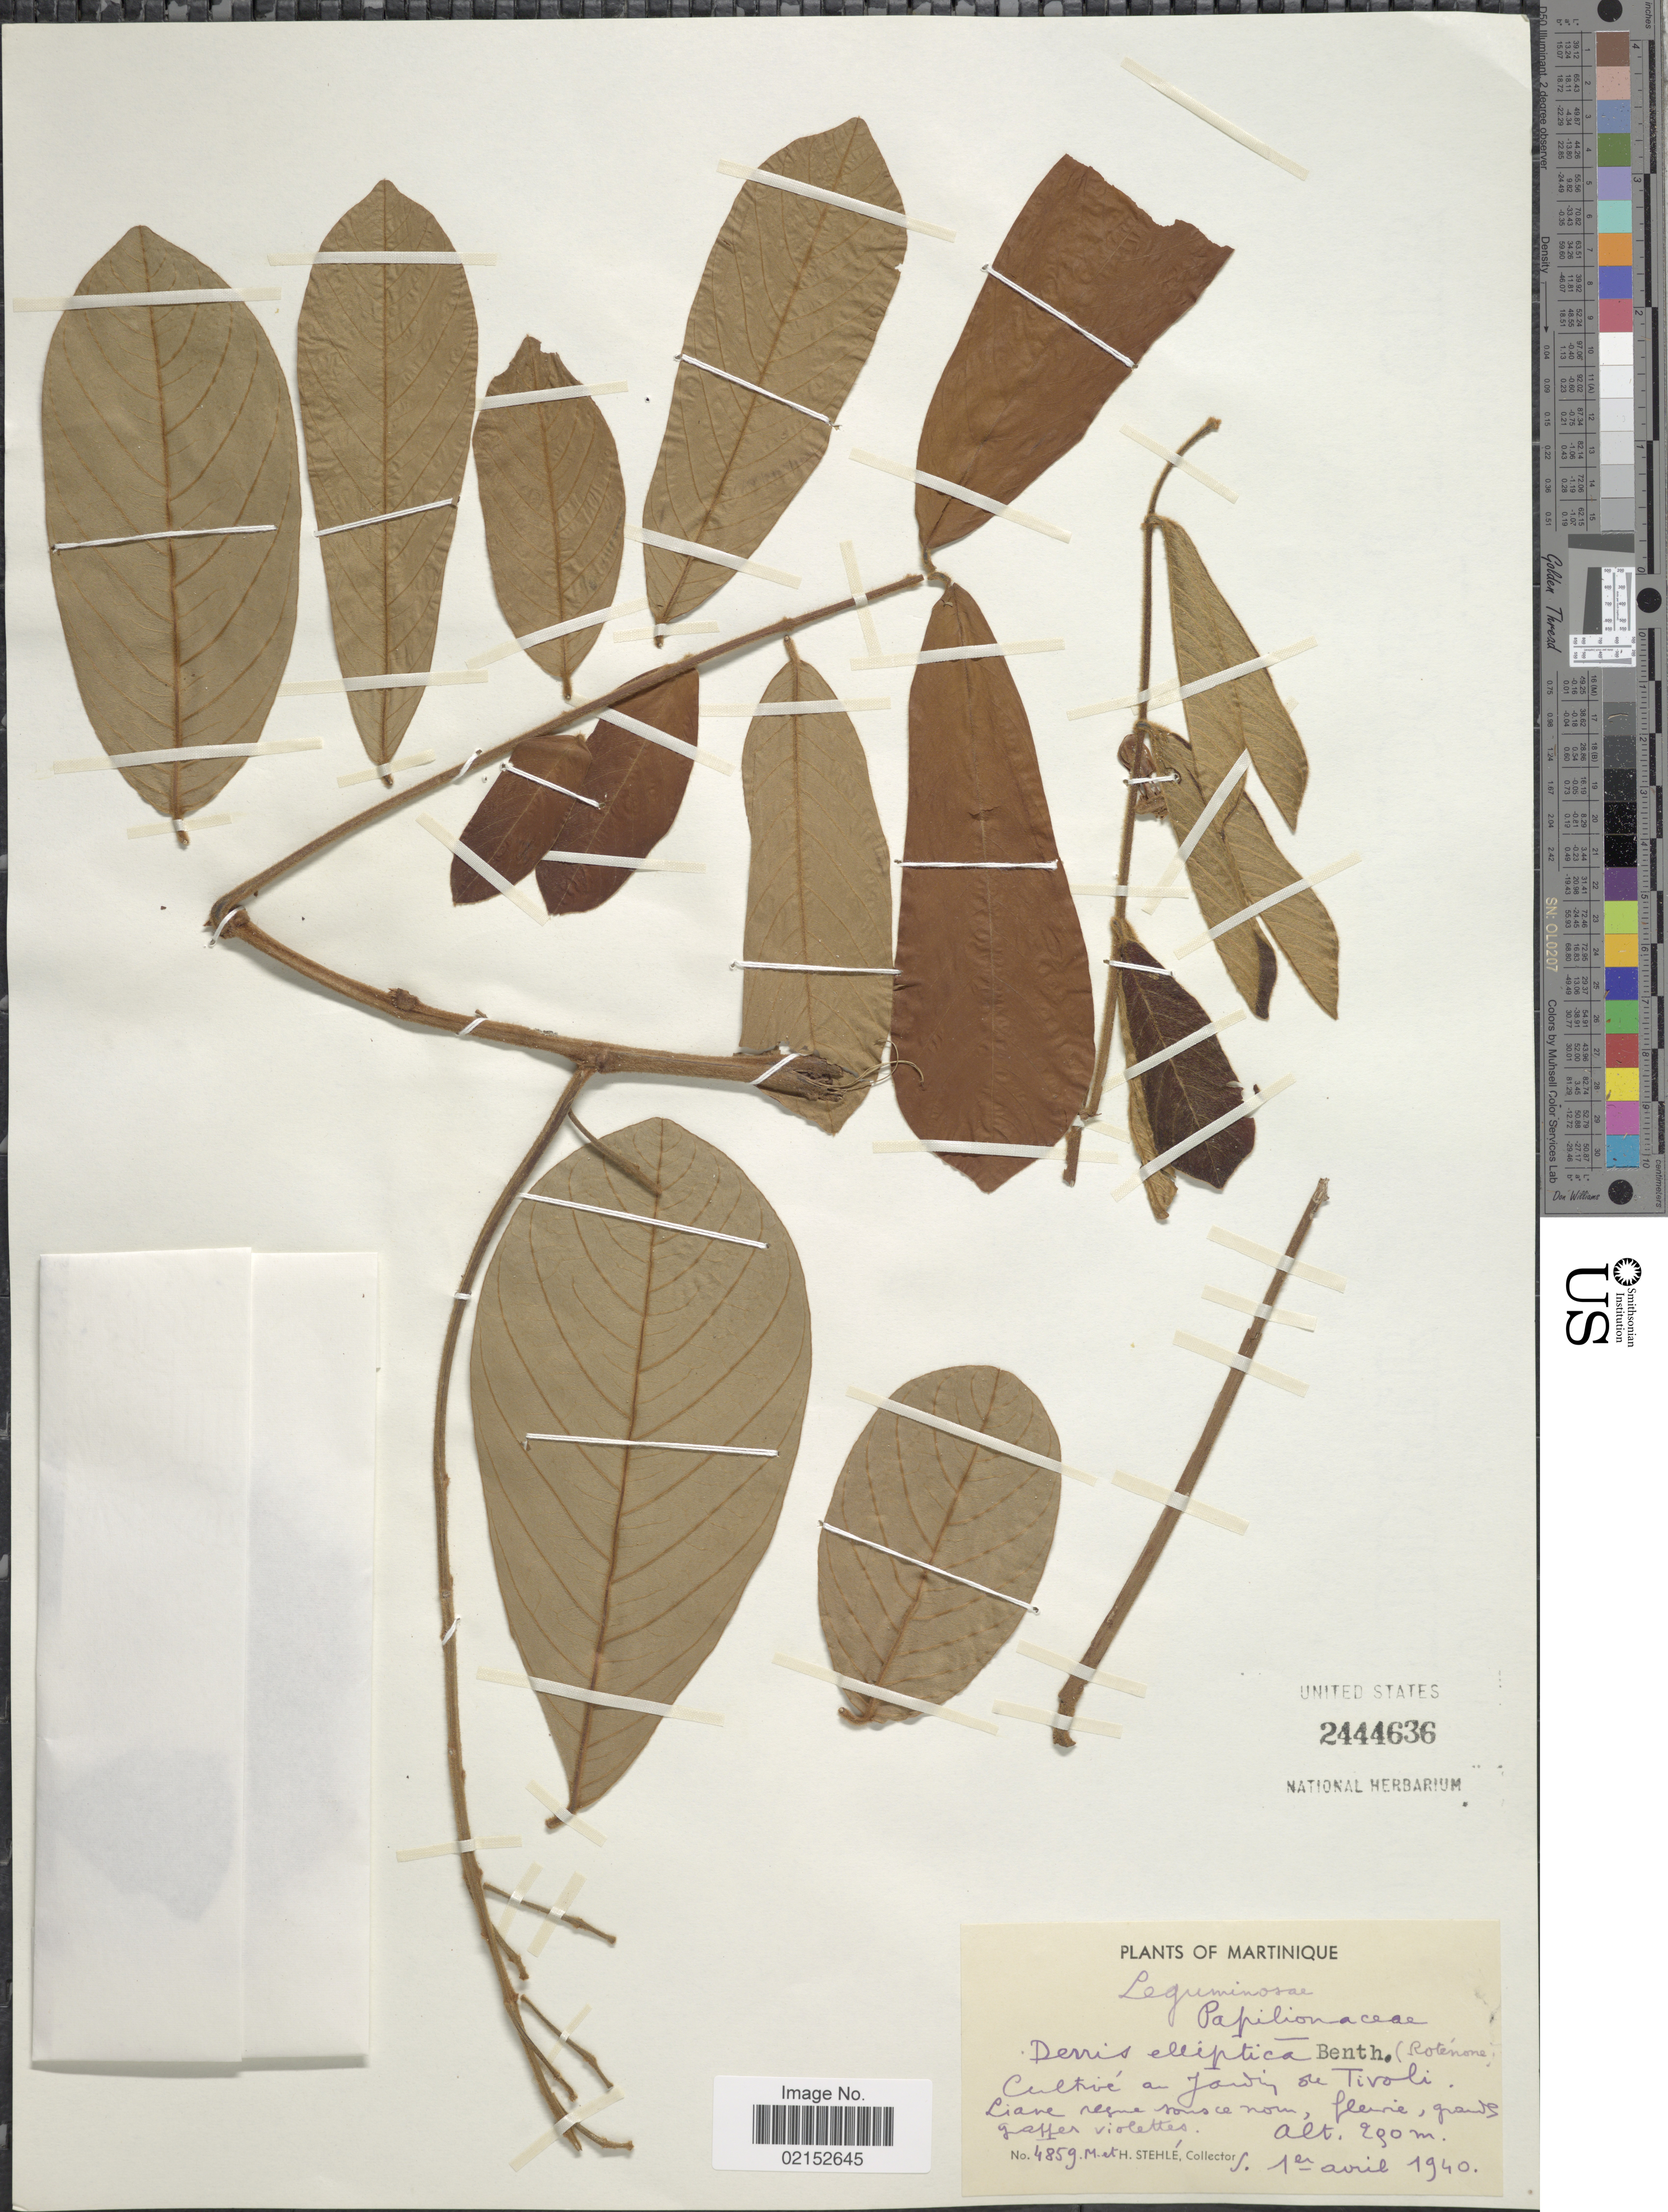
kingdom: Plantae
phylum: Tracheophyta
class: Magnoliopsida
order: Fabales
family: Fabaceae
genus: Derris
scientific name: Derris elliptica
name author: (Wall.) Benth.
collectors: M. Stehlé & H. Stehlé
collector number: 4859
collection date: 1940-04-01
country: Martinique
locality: Cultive a jardin en Tivoli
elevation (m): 290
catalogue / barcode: US 2444636